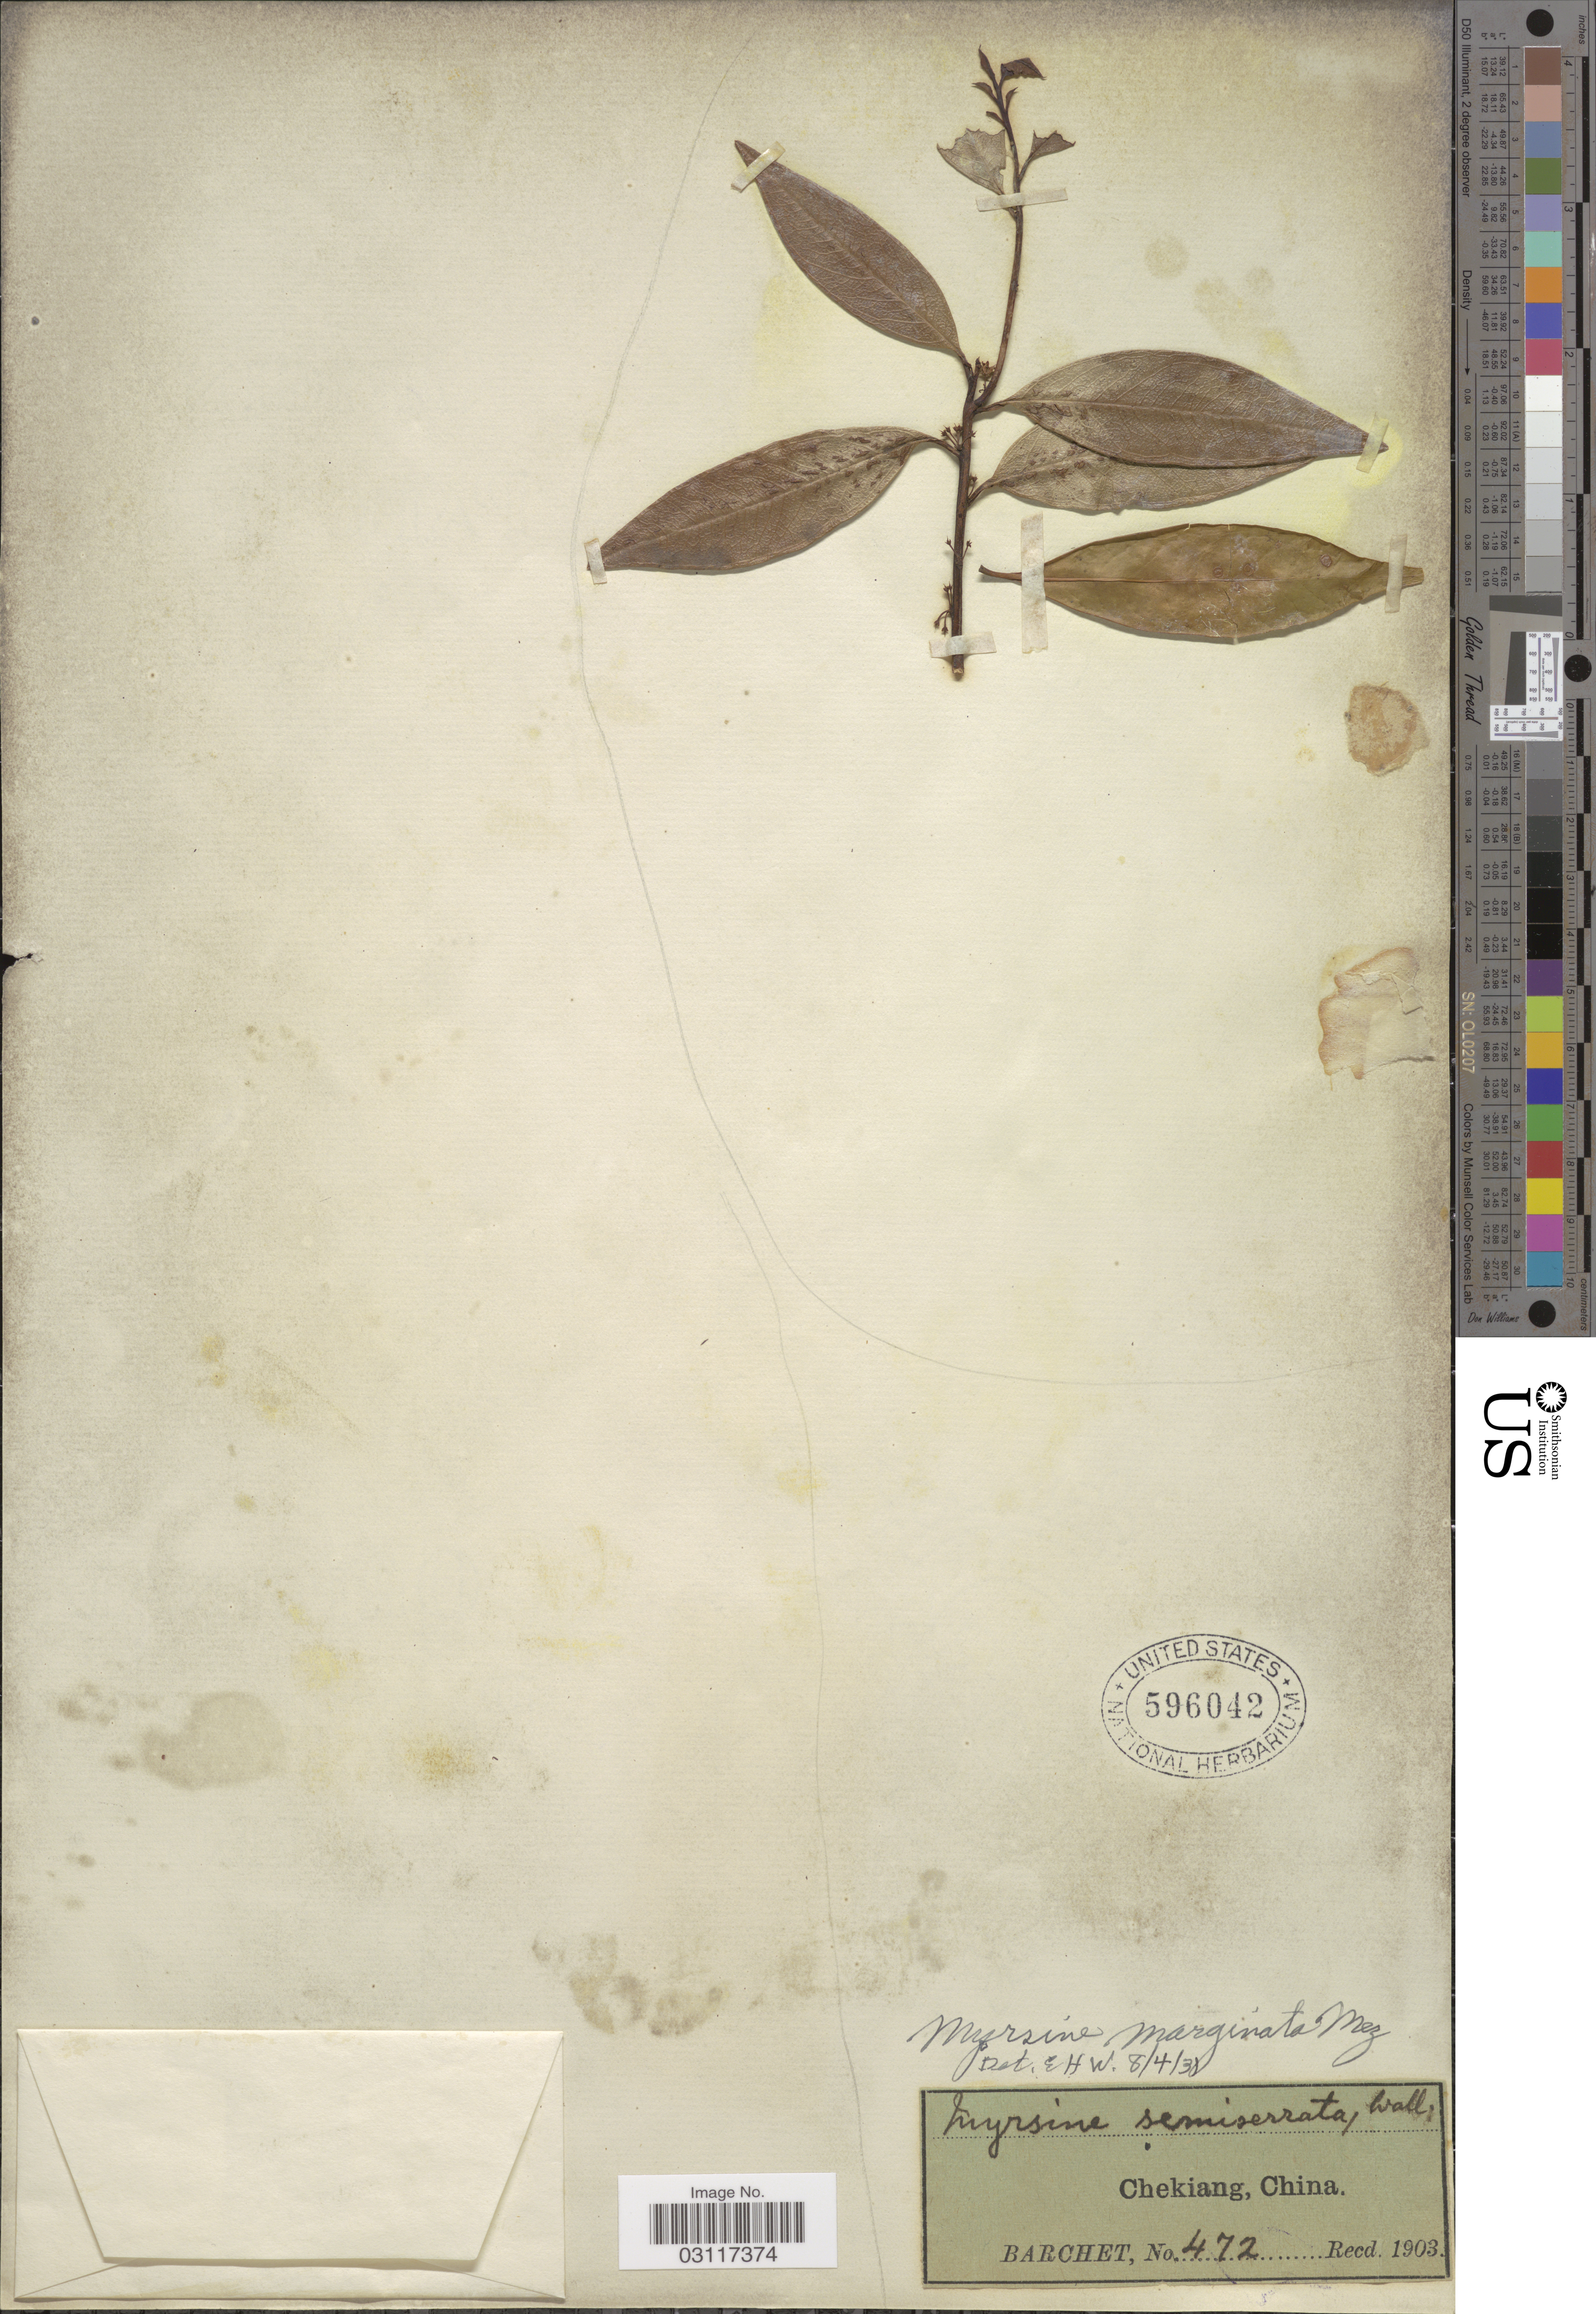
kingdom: Plantae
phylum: Tracheophyta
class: Magnoliopsida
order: Ericales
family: Primulaceae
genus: Myrsine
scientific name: Myrsine stolonifera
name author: (Koidzumi) E. Walker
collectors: S. P. Barchet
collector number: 472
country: China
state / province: Zhejiang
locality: Chekiang, China.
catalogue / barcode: US 596042